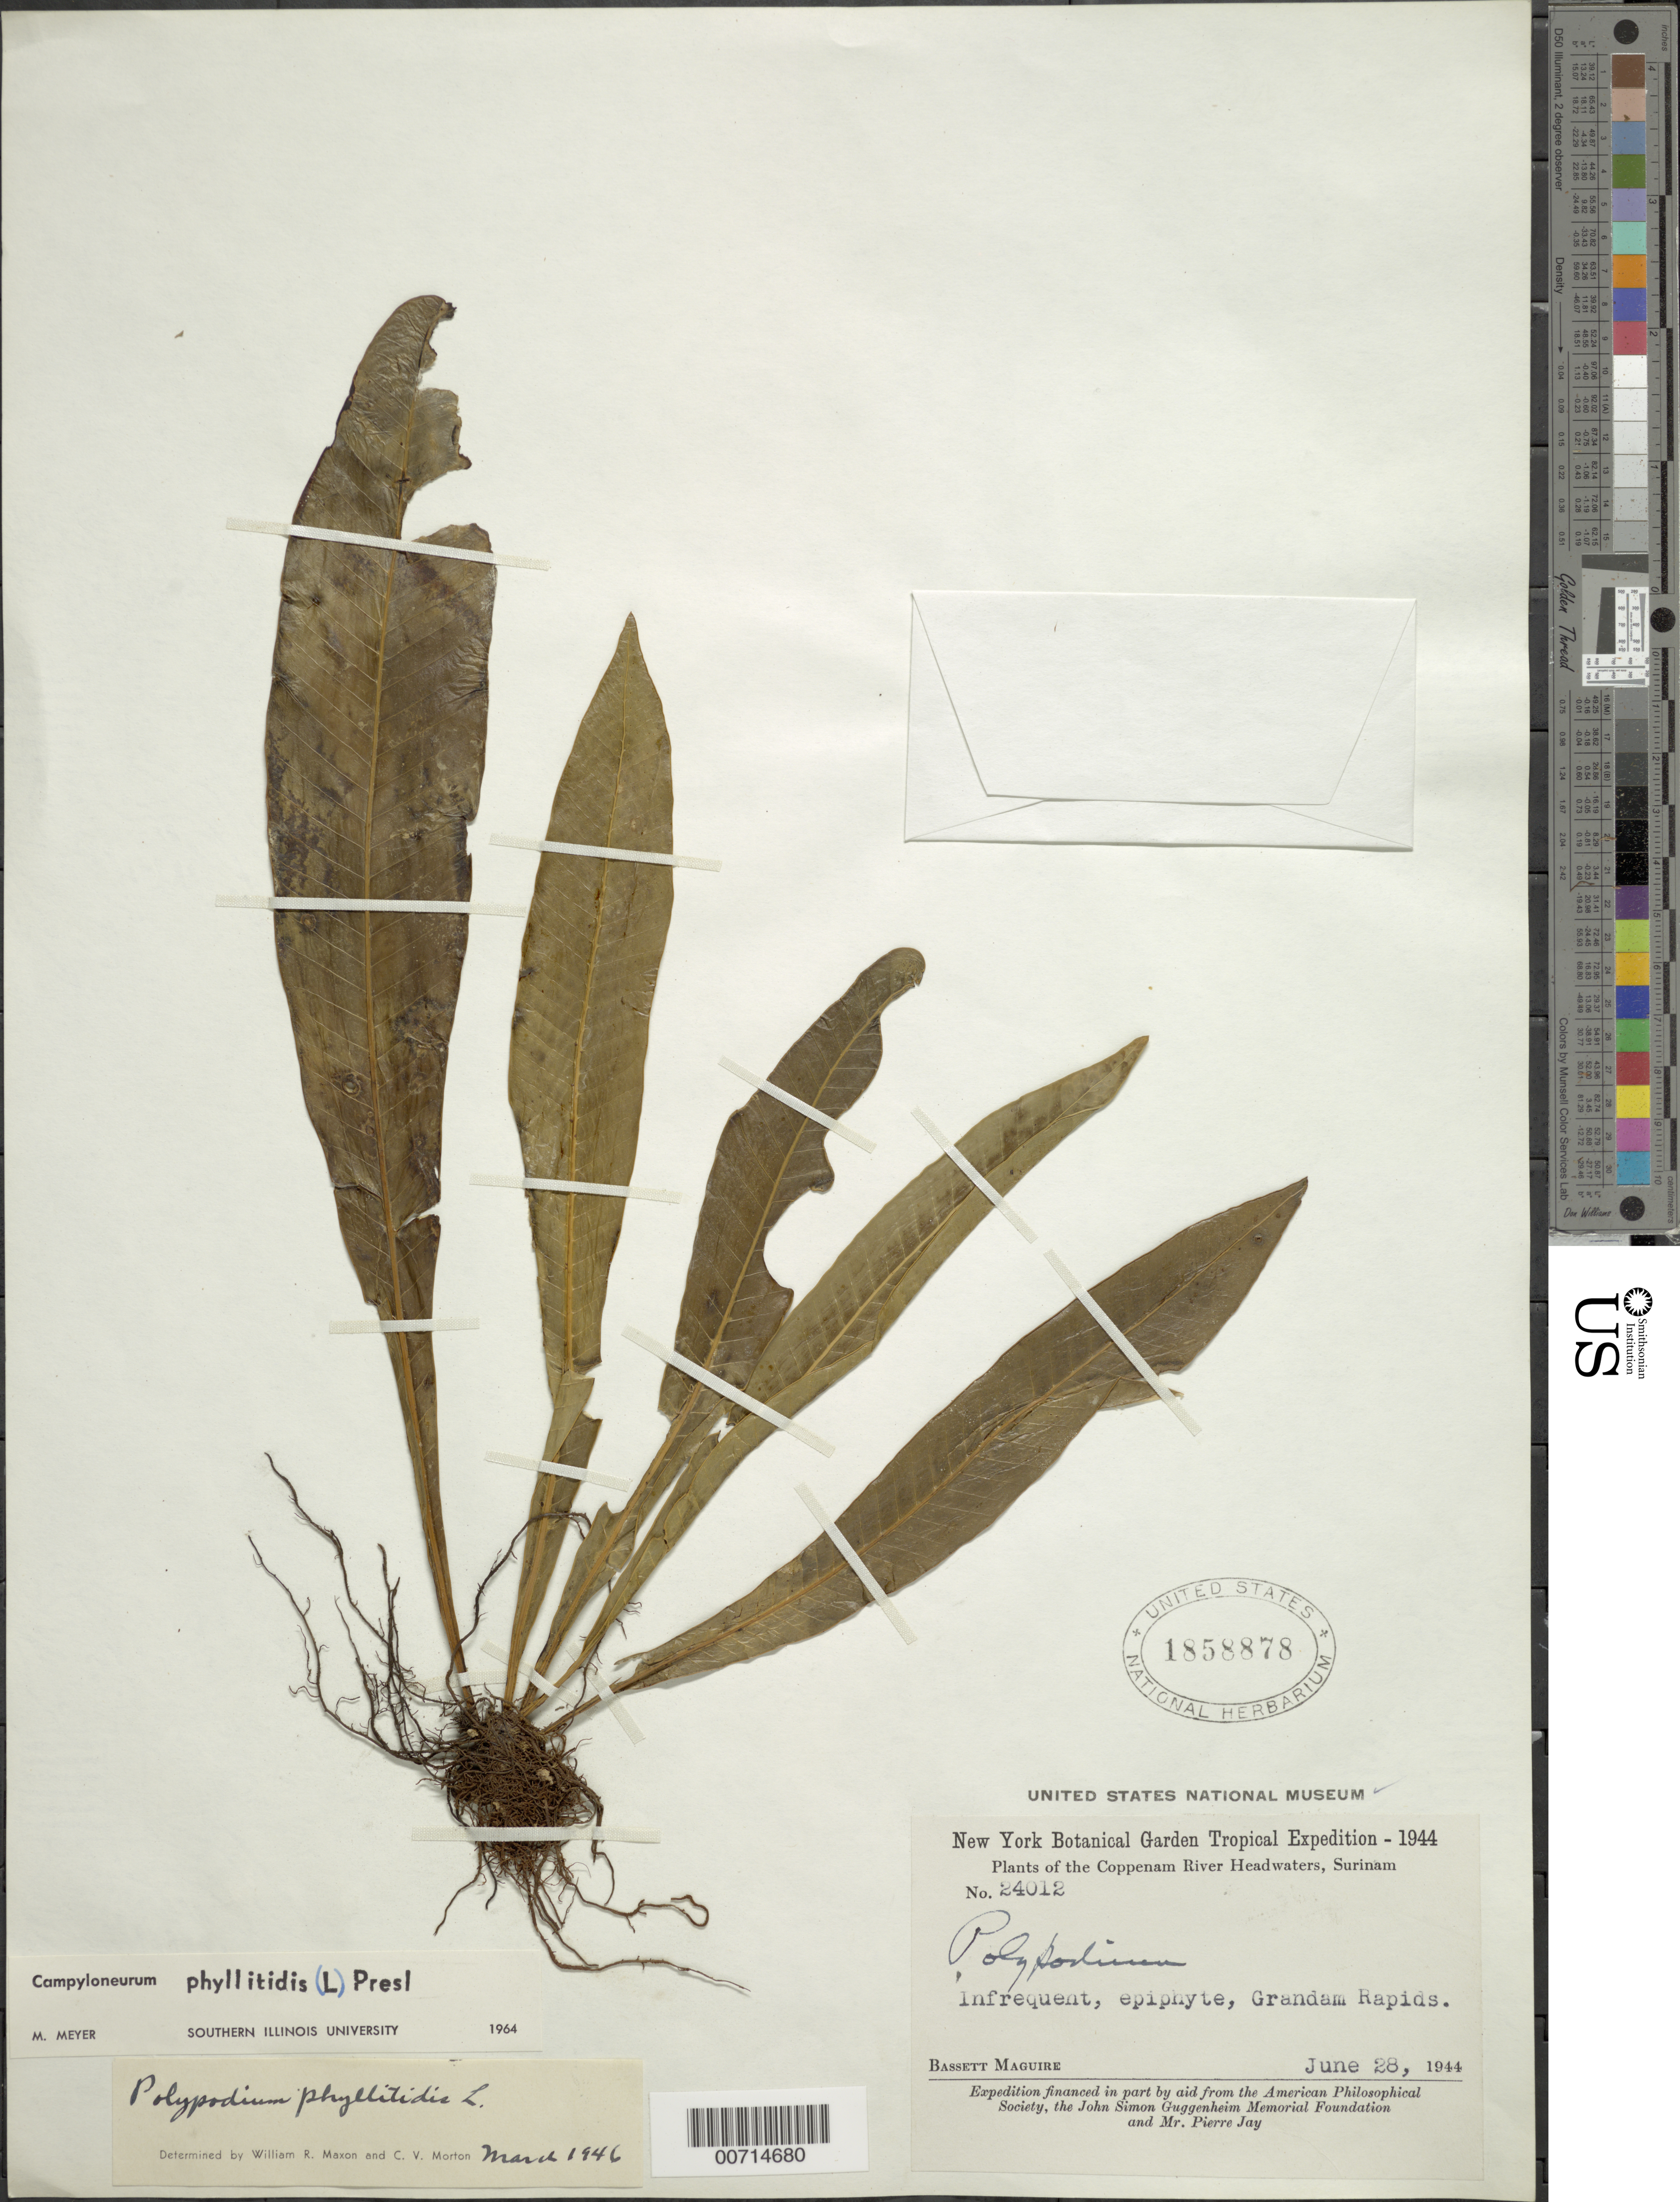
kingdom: Plantae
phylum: Tracheophyta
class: Polypodiopsida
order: Polypodiales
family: Polypodiaceae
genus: Campyloneurum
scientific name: Campyloneurum phyllitidis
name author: (L.) C. Presl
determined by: Meyer, M.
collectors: B. Maguire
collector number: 24012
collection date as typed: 28-Jun-44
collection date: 1944-06-28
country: Suriname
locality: Saramacca River, betw. Grassi Falls and Posoegronoe, Gran Dam Rapids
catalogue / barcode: US 1858878